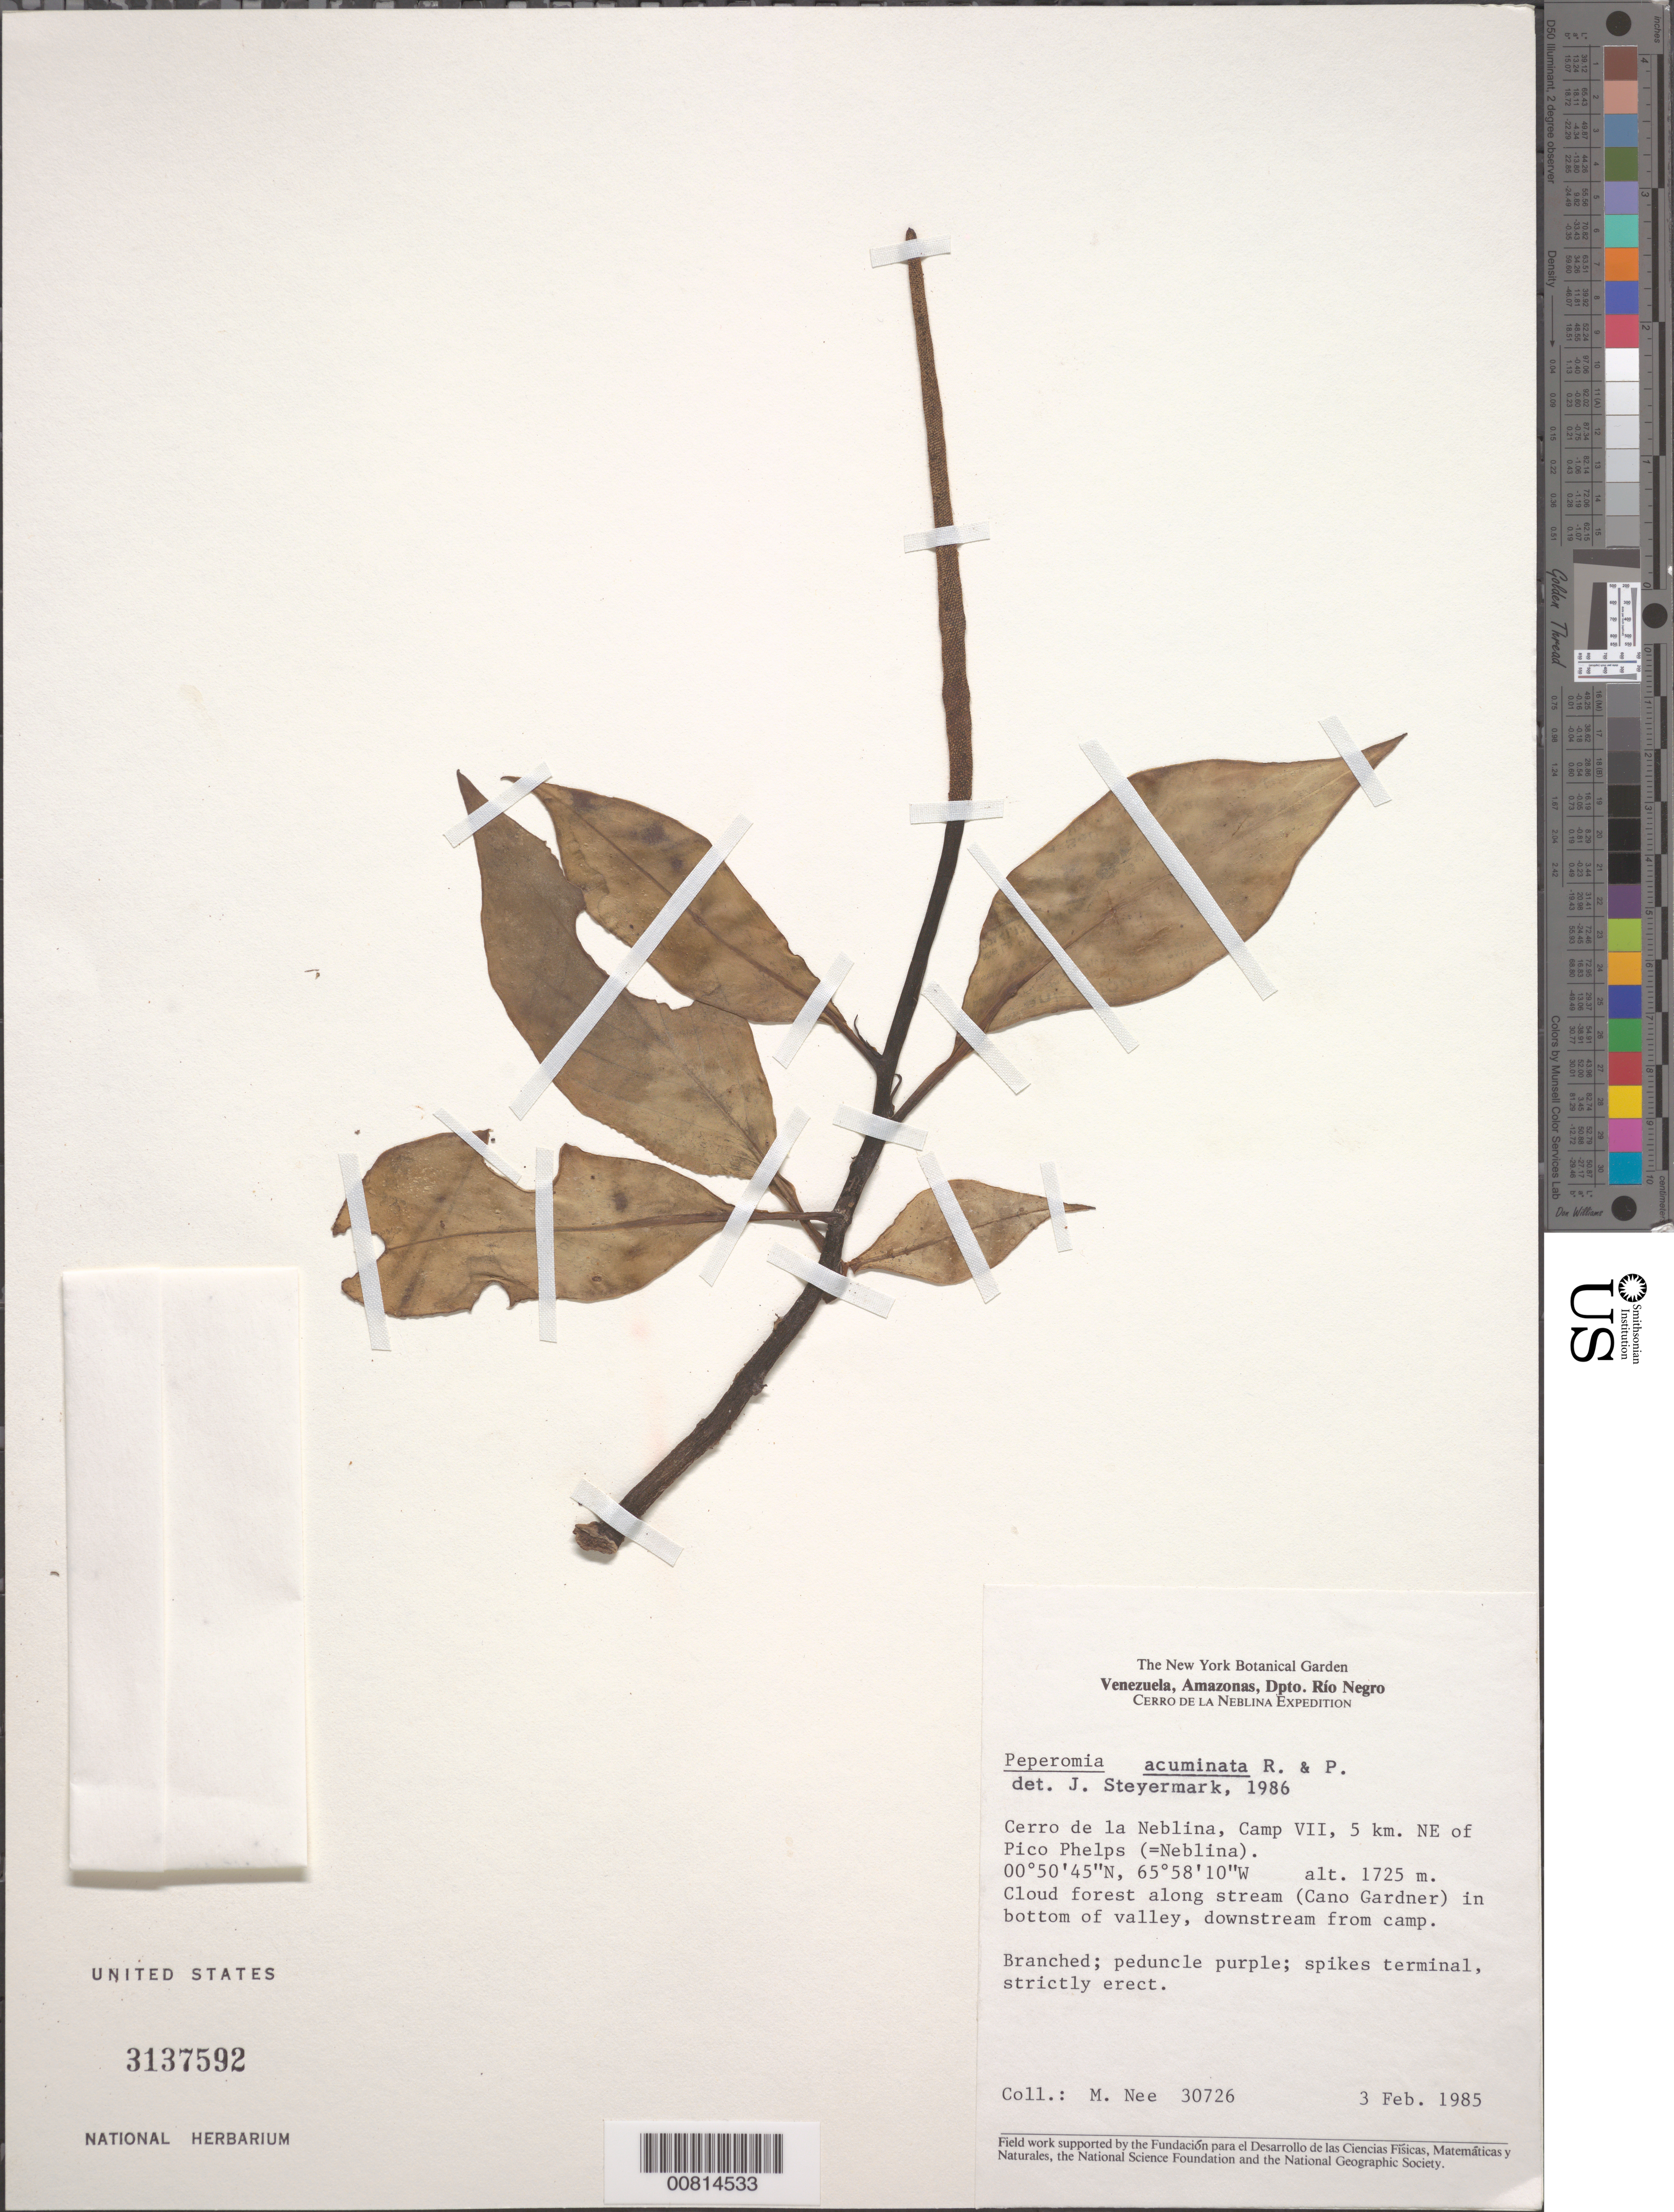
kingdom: Plantae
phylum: Tracheophyta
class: Magnoliopsida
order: Piperales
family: Piperaceae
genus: Peperomia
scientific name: Peperomia acuminata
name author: Ruiz & Pav.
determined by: Steyermark, Julian A., (VEN)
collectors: M. Nee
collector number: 30726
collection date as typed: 3-Feb-85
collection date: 1985-02-03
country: Venezuela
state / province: Amazonas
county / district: Río Negro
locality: Cerro de la Neblina, Camp VII, 5 km NE of Pico Phelps (=Neblina)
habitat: Cloud forest along stream (Cano Gardner) in bottom of valley, downstream from camp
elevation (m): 1725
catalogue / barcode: US 3137592